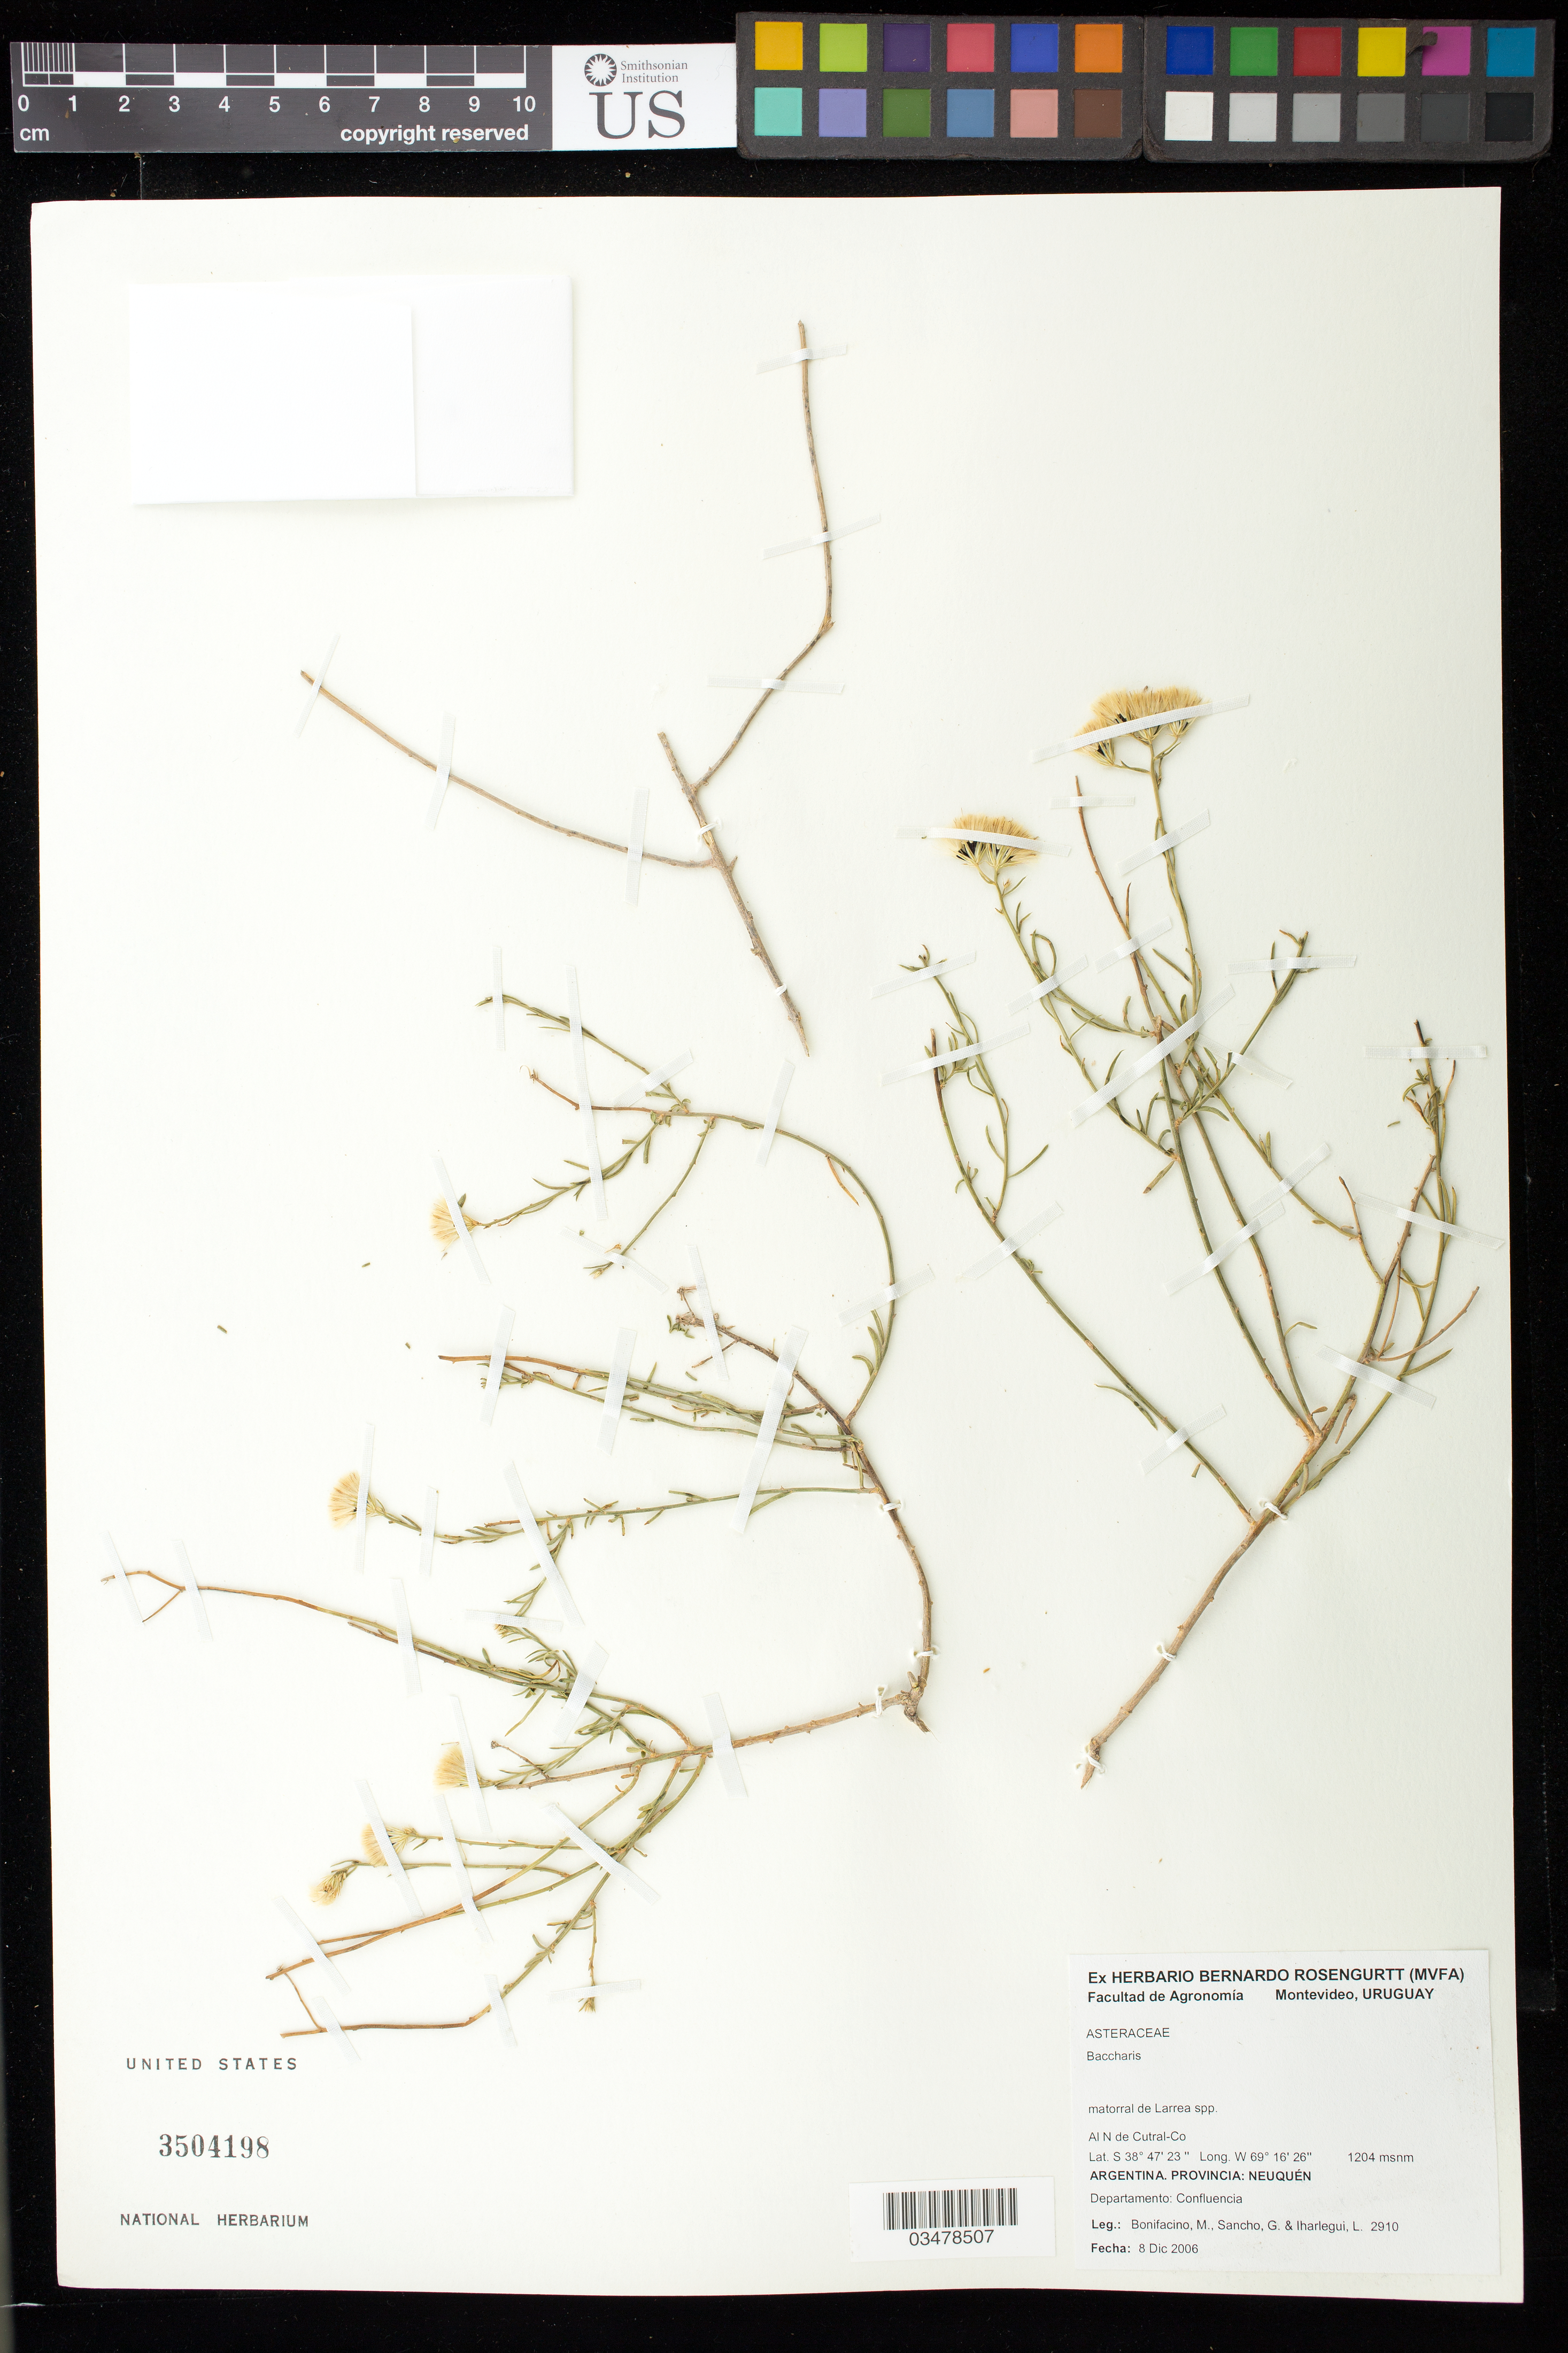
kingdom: Plantae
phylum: Tracheophyta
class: Magnoliopsida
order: Asterales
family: Asteraceae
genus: Baccharis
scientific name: Baccharis sp.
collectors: M. Bonifacino, G. Sancho & L. Iharlegui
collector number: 2910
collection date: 2006-12-08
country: Argentina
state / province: Neuquen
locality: Al N de Cutral-Co. Departamento: Confluencia.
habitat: Matorral de Larrea spp.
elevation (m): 1204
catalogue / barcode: US 3504198